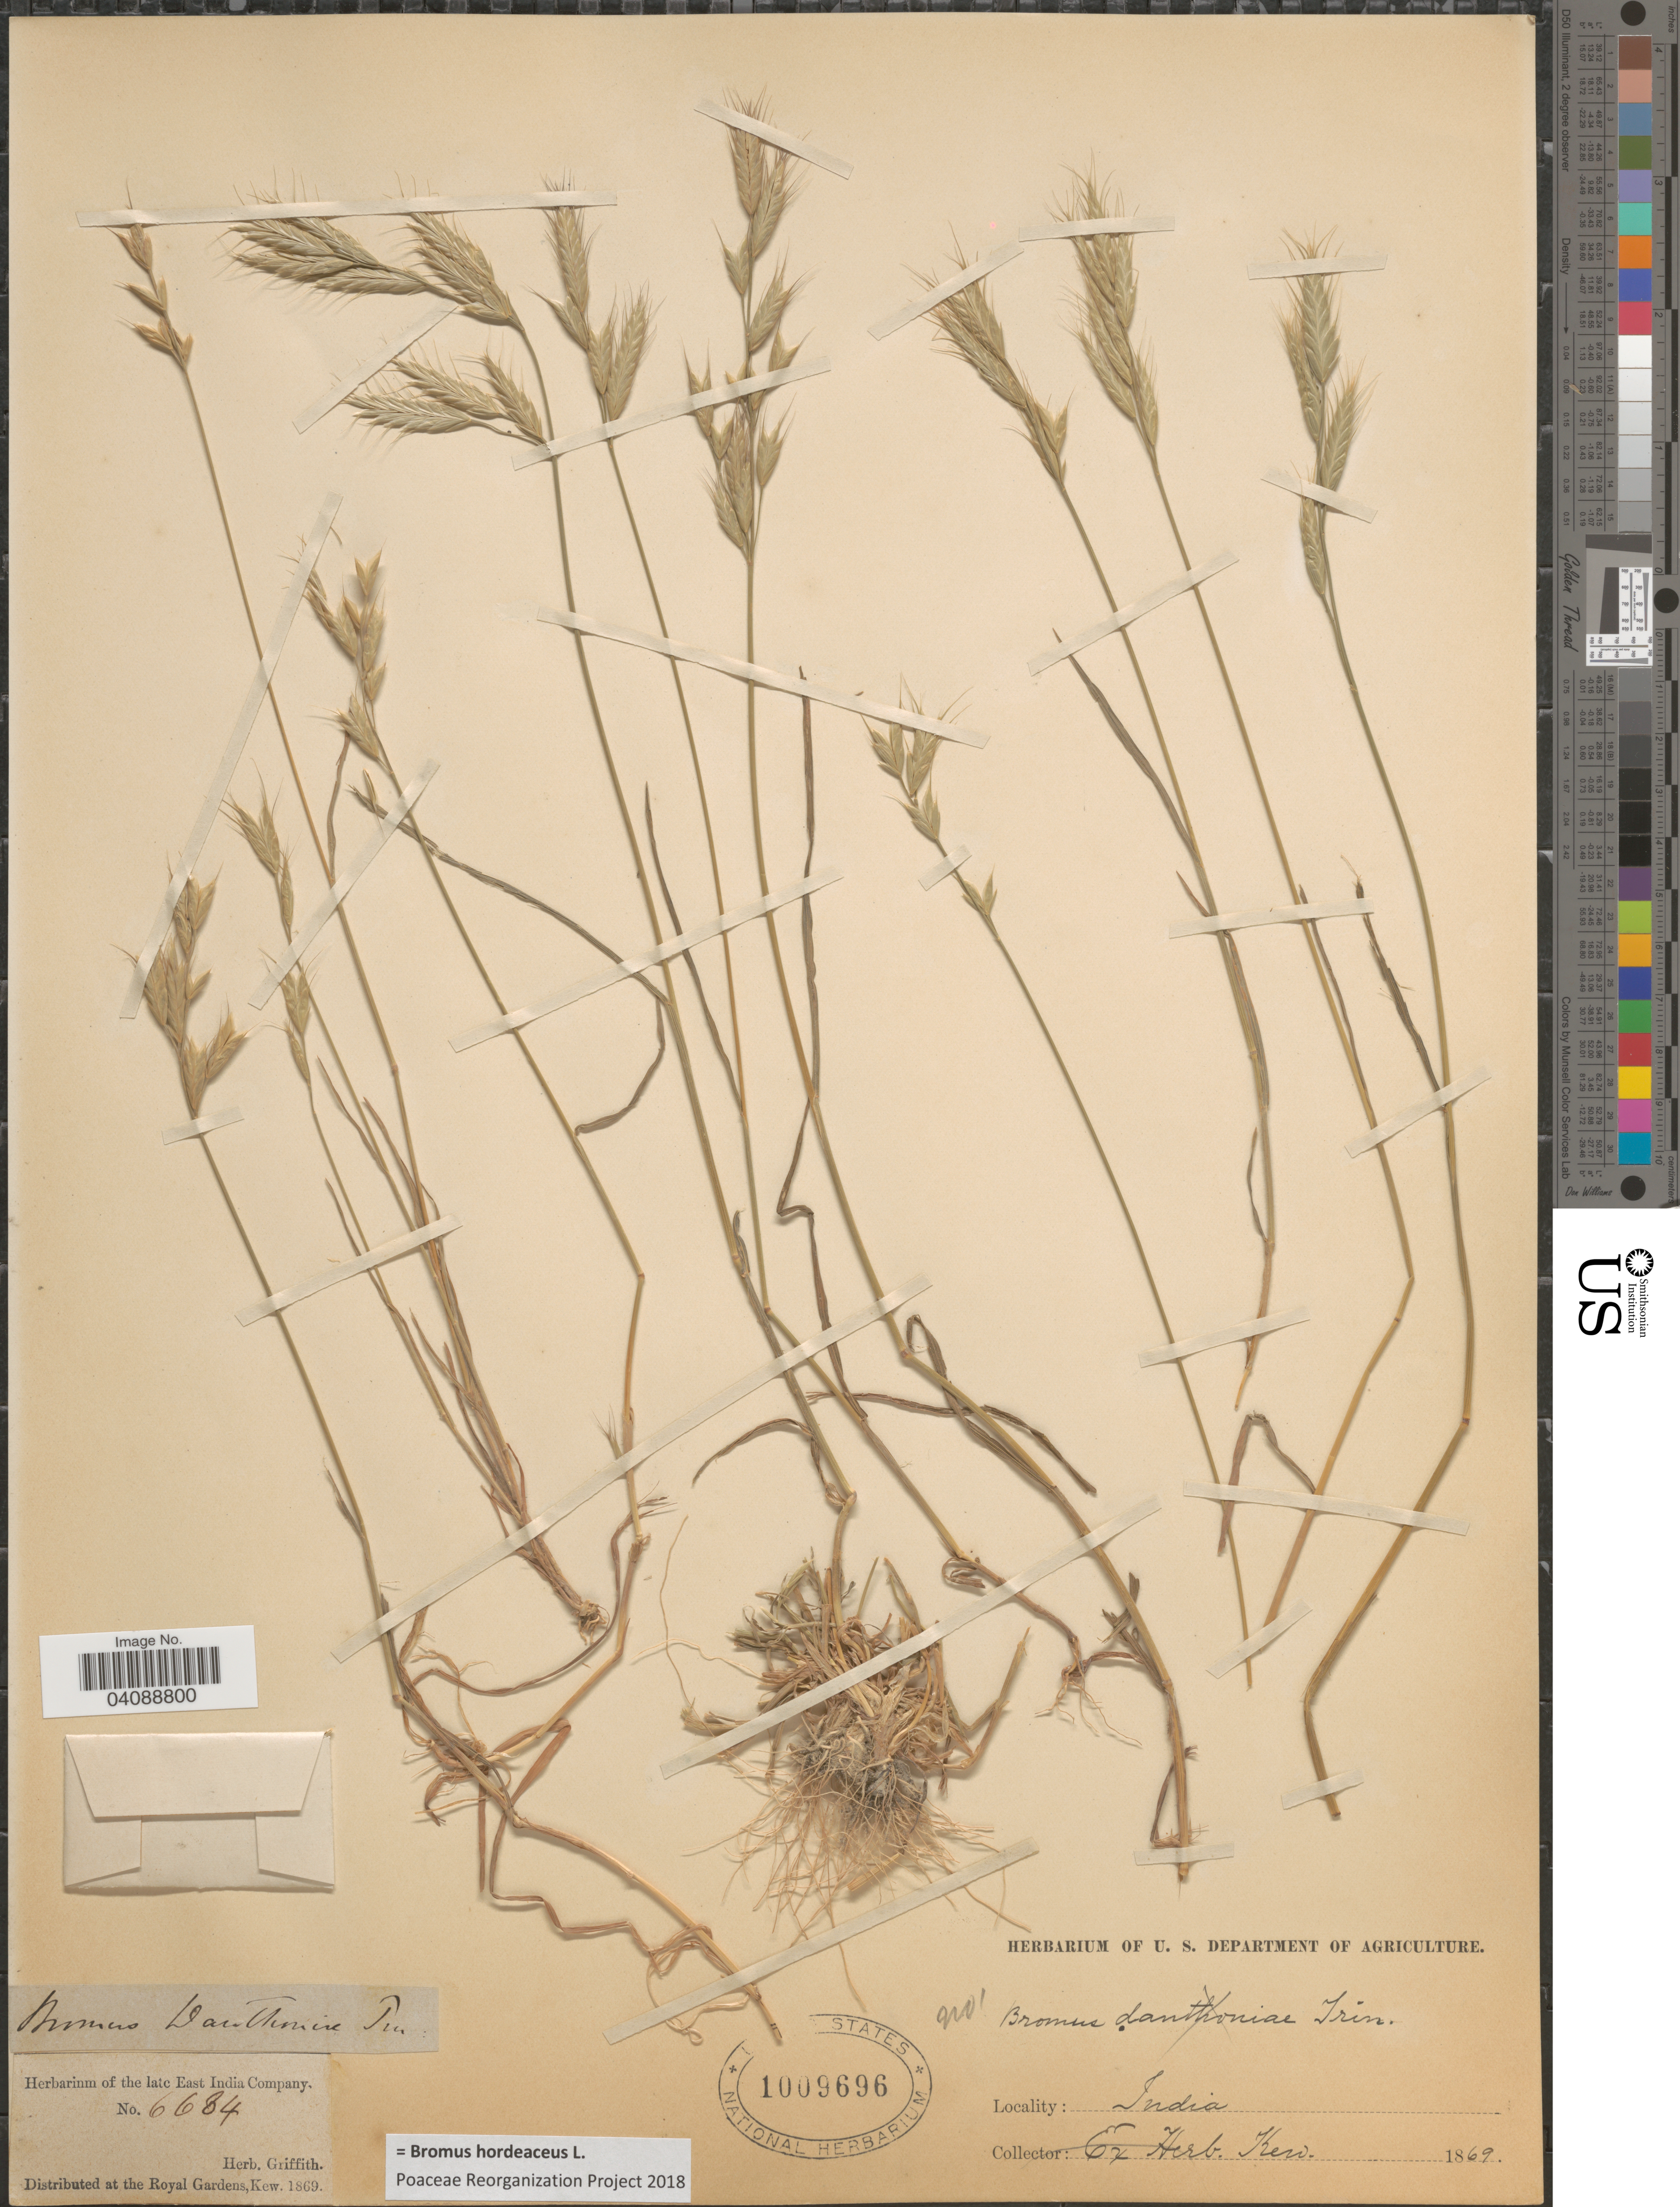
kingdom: Plantae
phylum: Tracheophyta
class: Liliopsida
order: Poales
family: Poaceae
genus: Bromus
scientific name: Bromus hordeaceus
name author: L.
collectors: ex herb. Griffith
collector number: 6684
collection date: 1869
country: India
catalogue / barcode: US 1009696